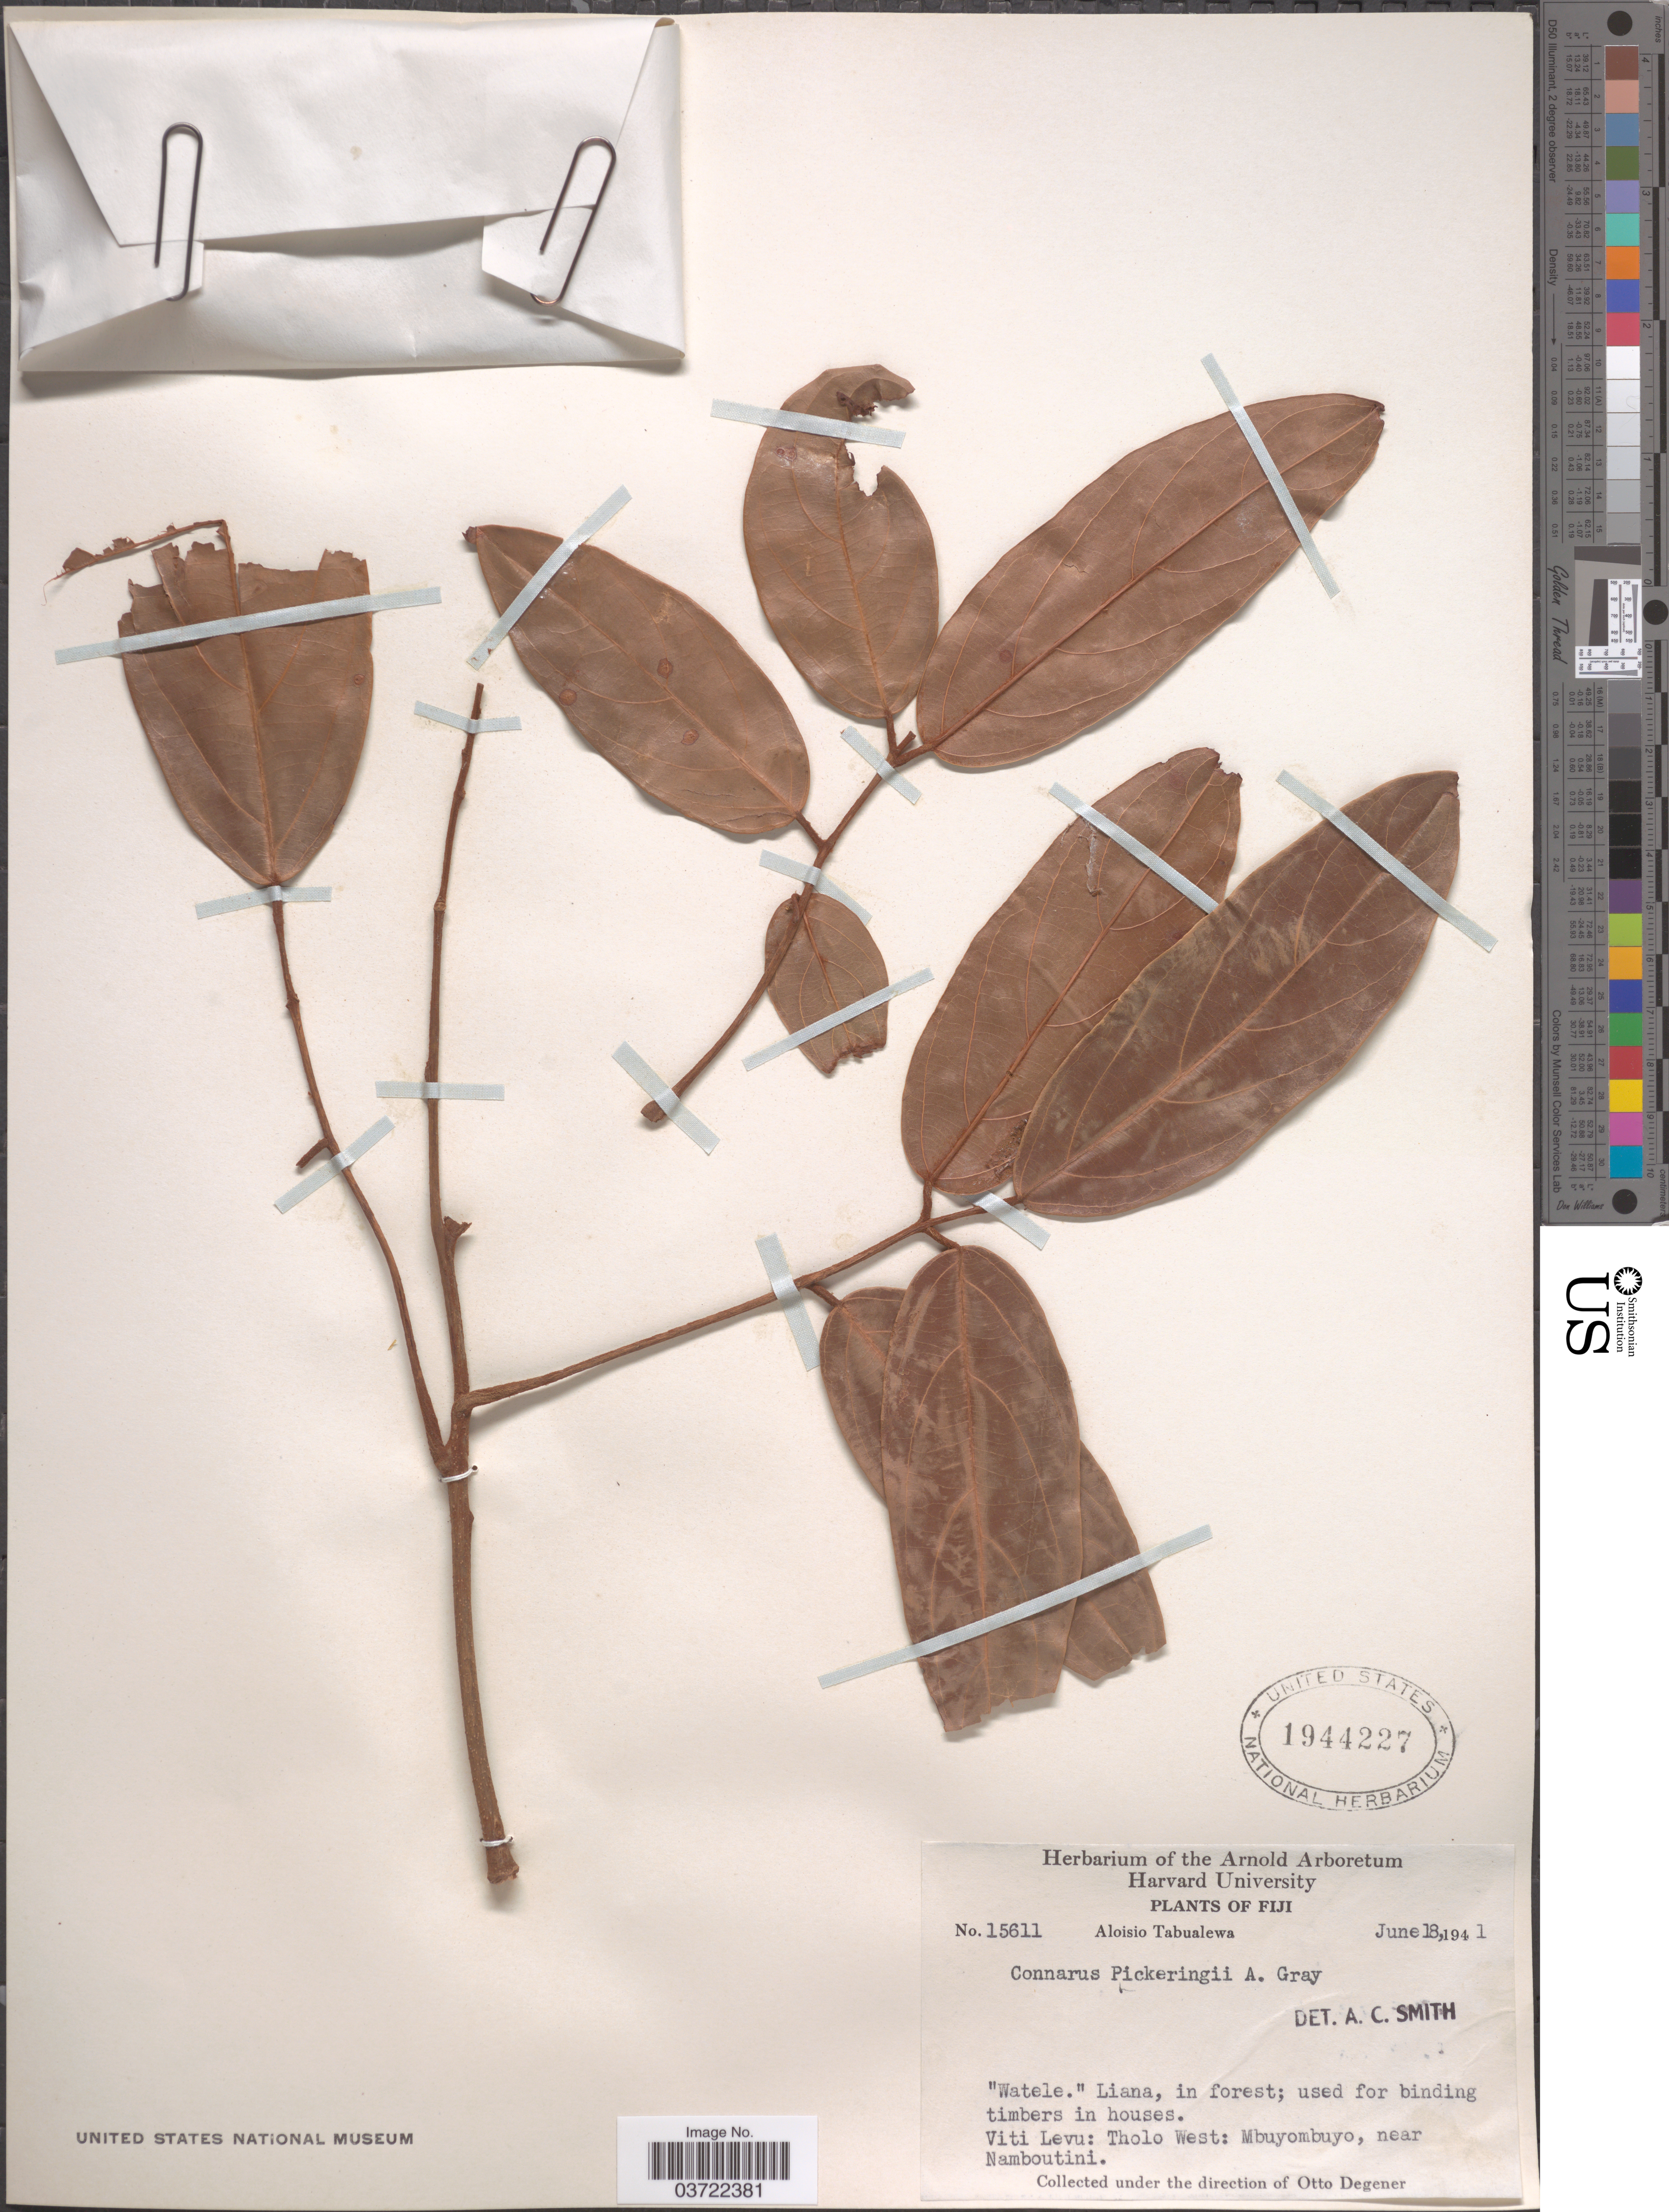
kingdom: Plantae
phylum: Tracheophyta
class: Magnoliopsida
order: Oxalidales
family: Connaraceae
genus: Connarus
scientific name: Connarus pickeringii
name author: A. Gray in Wilkes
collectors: A. Tabualewa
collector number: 15611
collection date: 1941-06-18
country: Fiji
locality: Viti Levu: Tholo West: Mbuyombuyo, near Namboutini.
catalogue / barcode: US 1944227